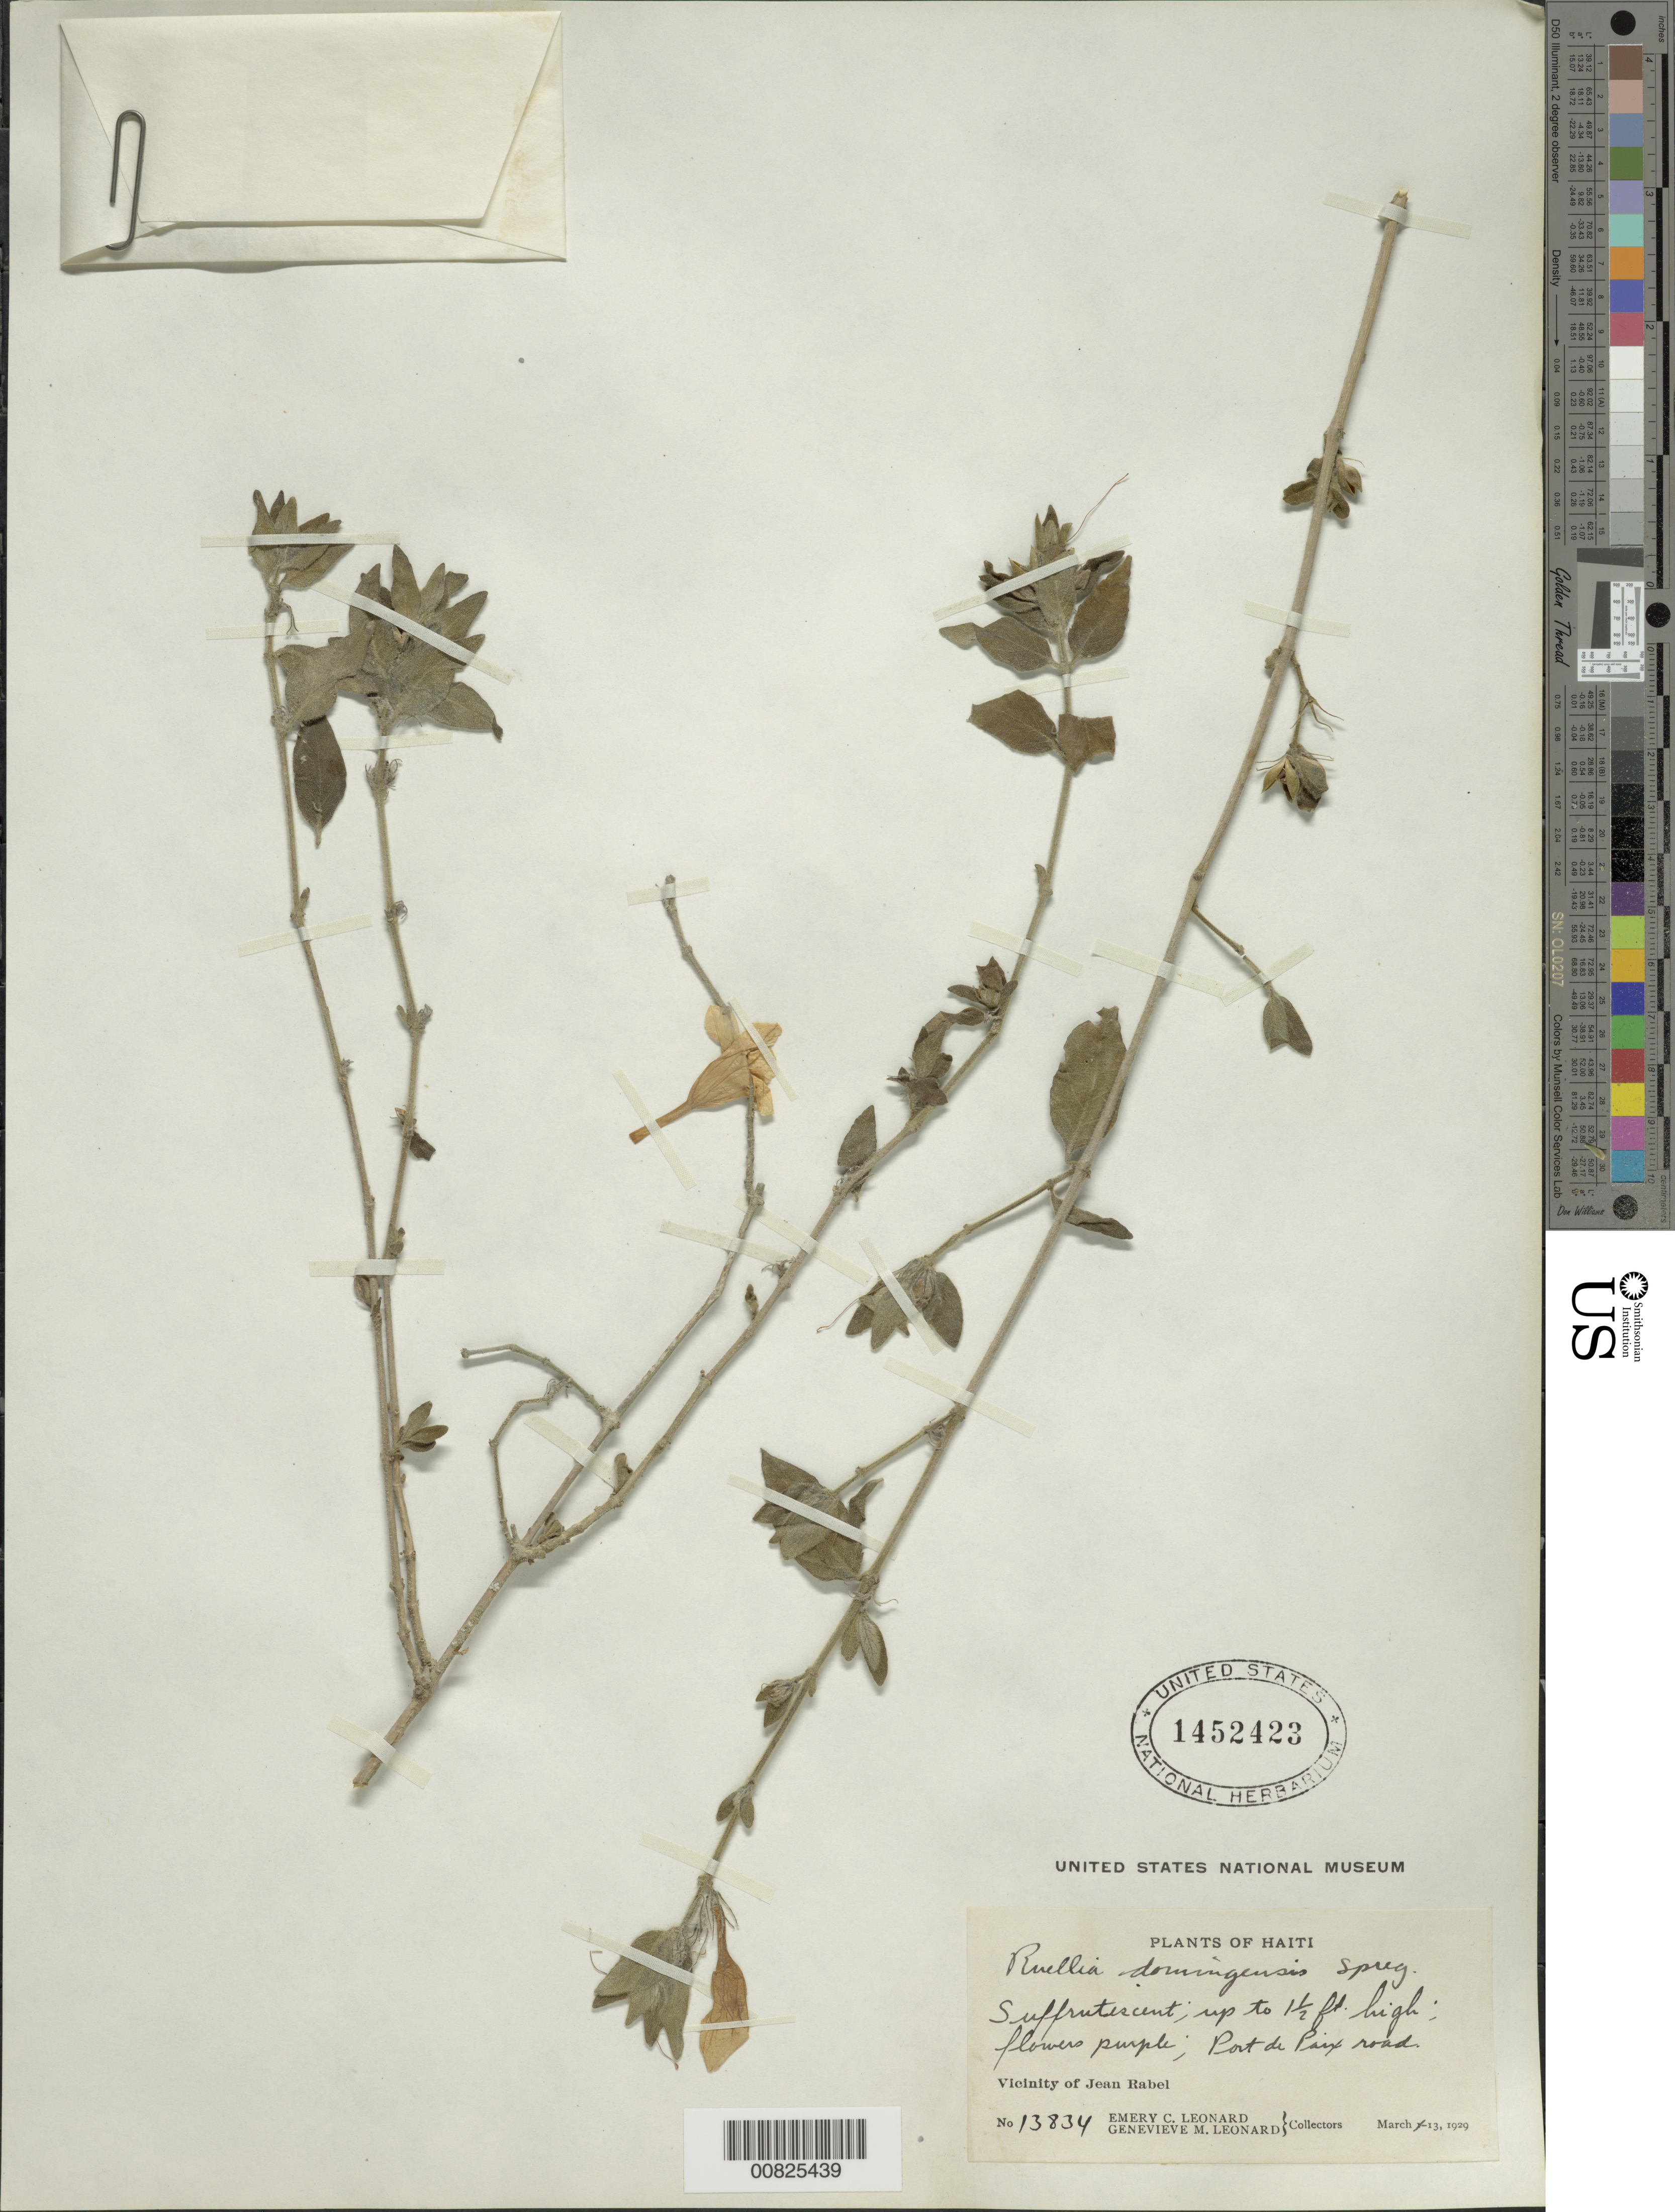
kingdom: Plantae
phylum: Tracheophyta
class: Magnoliopsida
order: Lamiales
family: Acanthaceae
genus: Ruellia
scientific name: Ruellia domingensis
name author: Spreng. ex Nees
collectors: E. C. Leonard & G. M. Leonard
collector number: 13834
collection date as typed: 13 Mar 1929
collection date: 1929-03-13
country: Haiti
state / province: Nord-Ouest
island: Hispaniola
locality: Vicinity of Jean Rabel, Port de Paix Road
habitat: Roadside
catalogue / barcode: US 1452423